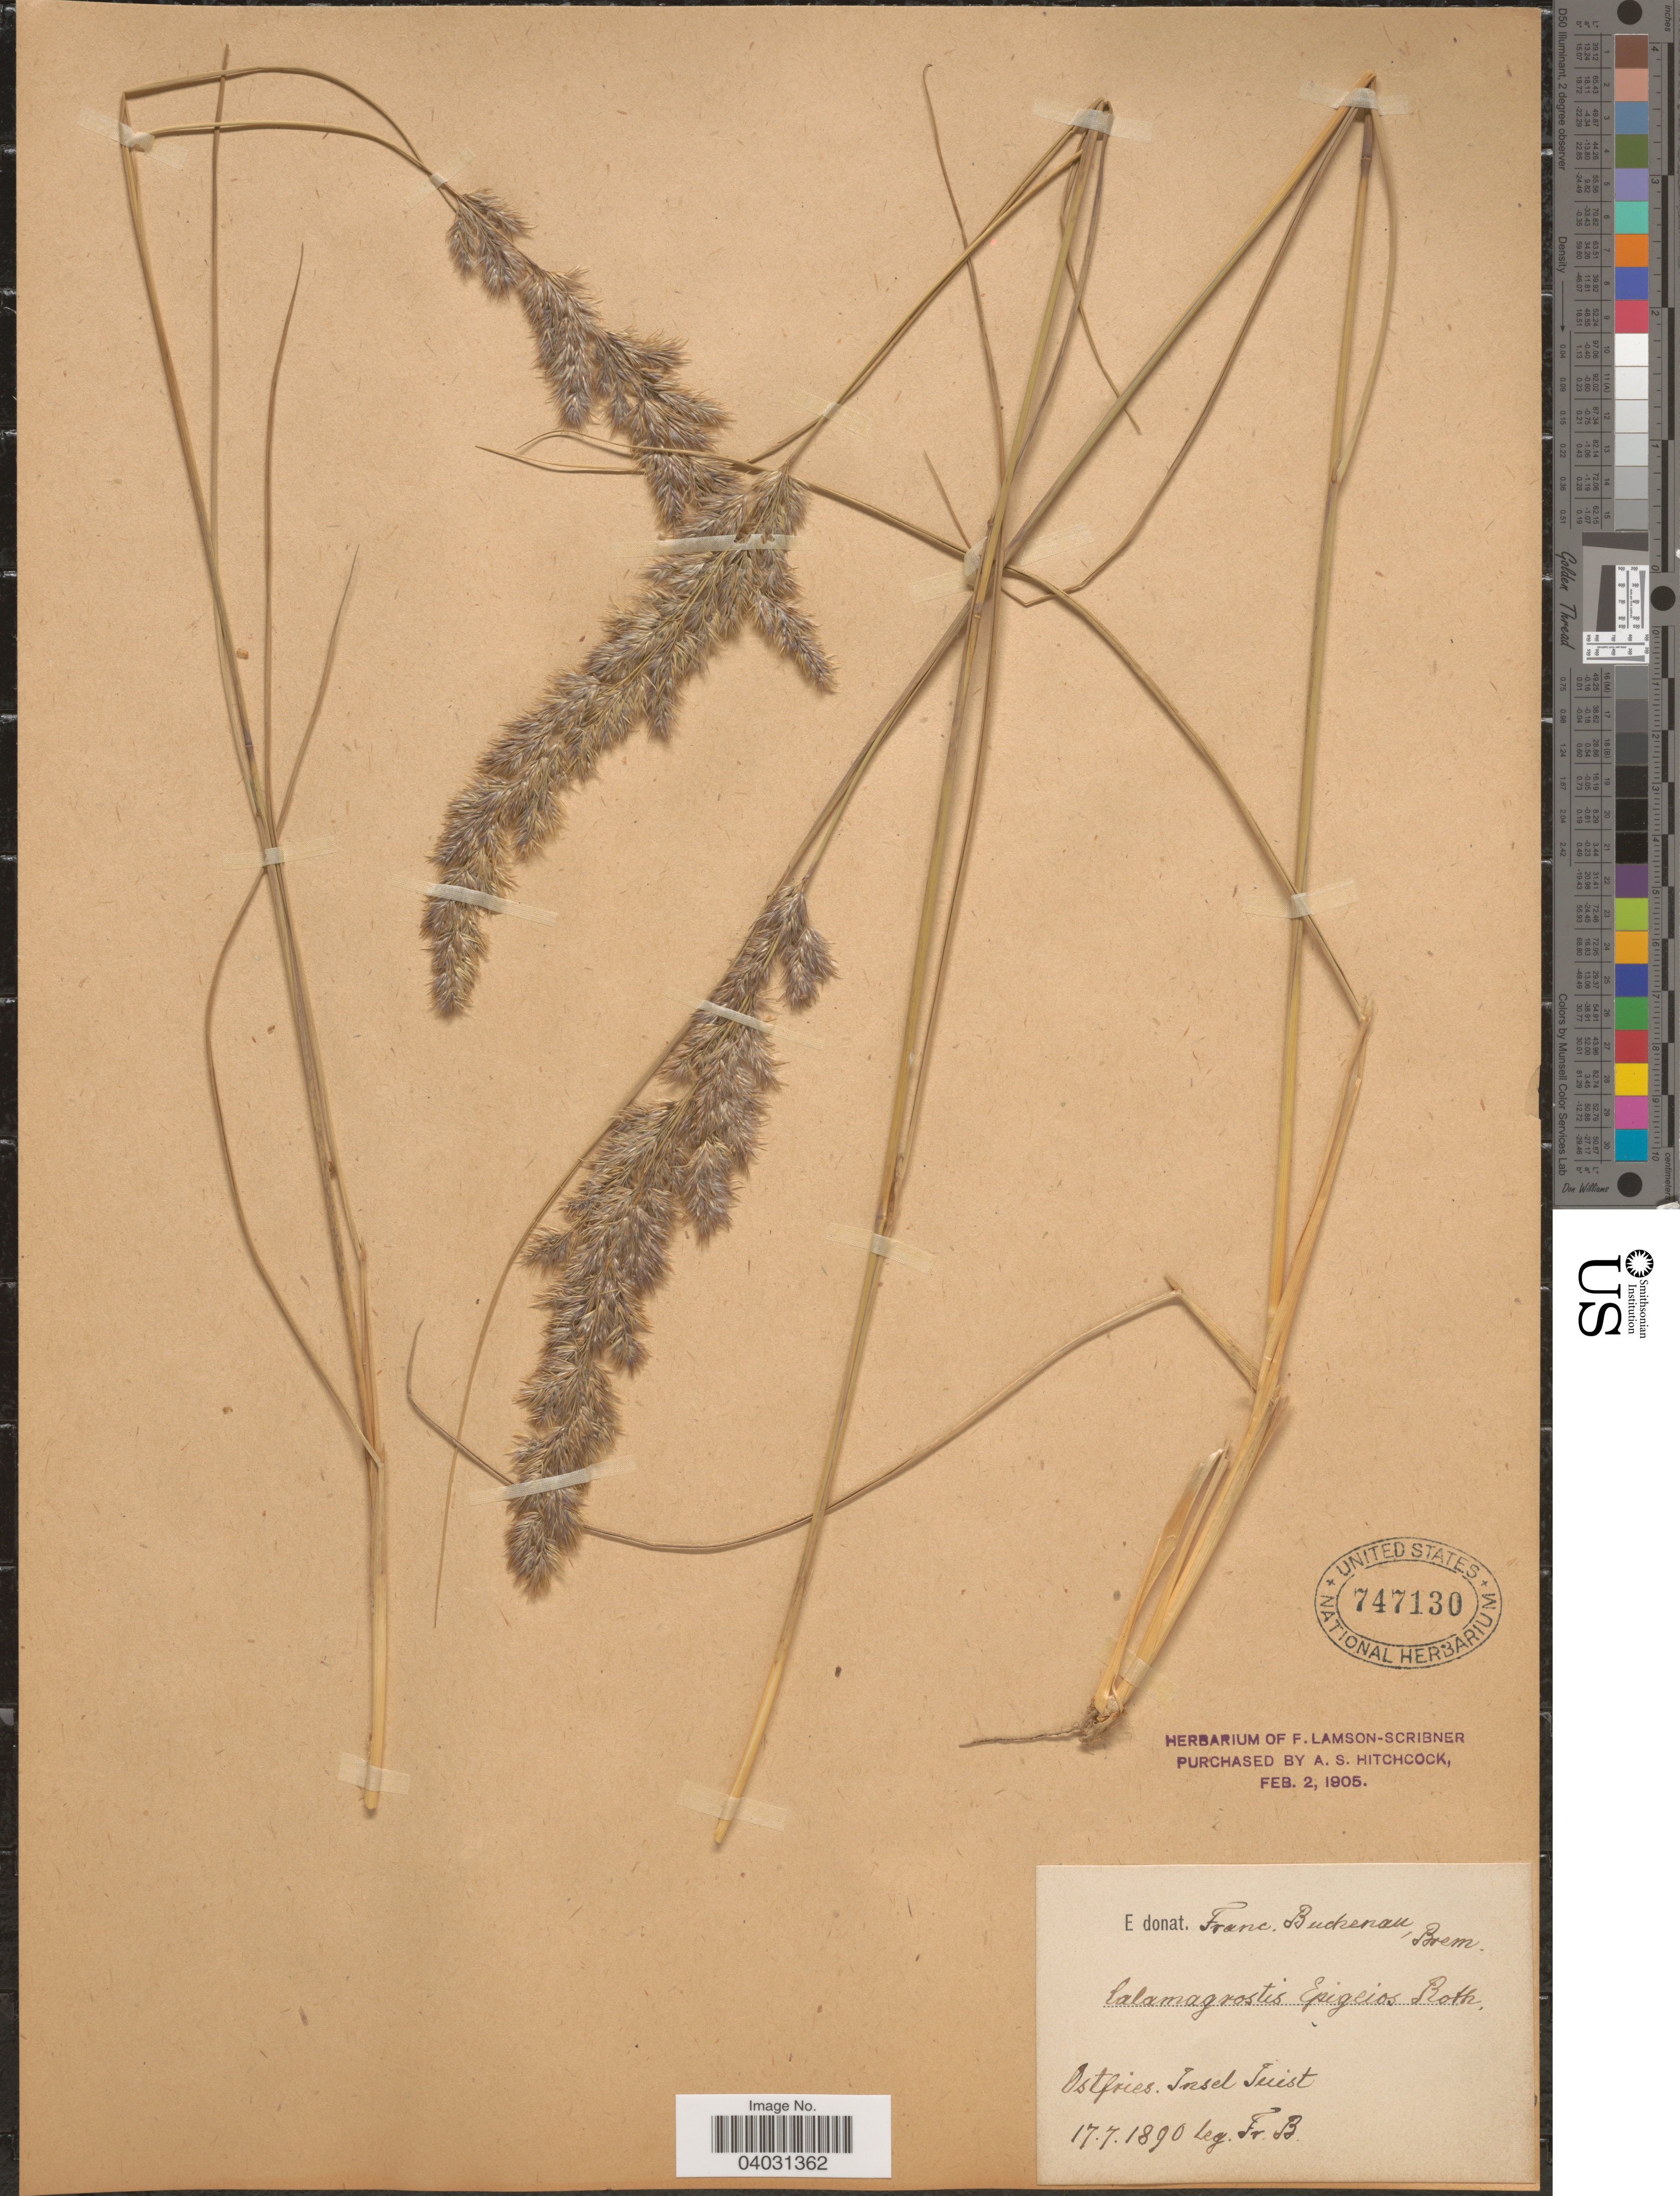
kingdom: Plantae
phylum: Tracheophyta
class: Liliopsida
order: Poales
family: Poaceae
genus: Calamagrostis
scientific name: Calamagrostis epigeios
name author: (L.) Roth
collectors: F. Buchenau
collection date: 1890-07-17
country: Germany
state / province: Bremen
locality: Ostfries. Insel Juist.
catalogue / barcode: US 747130